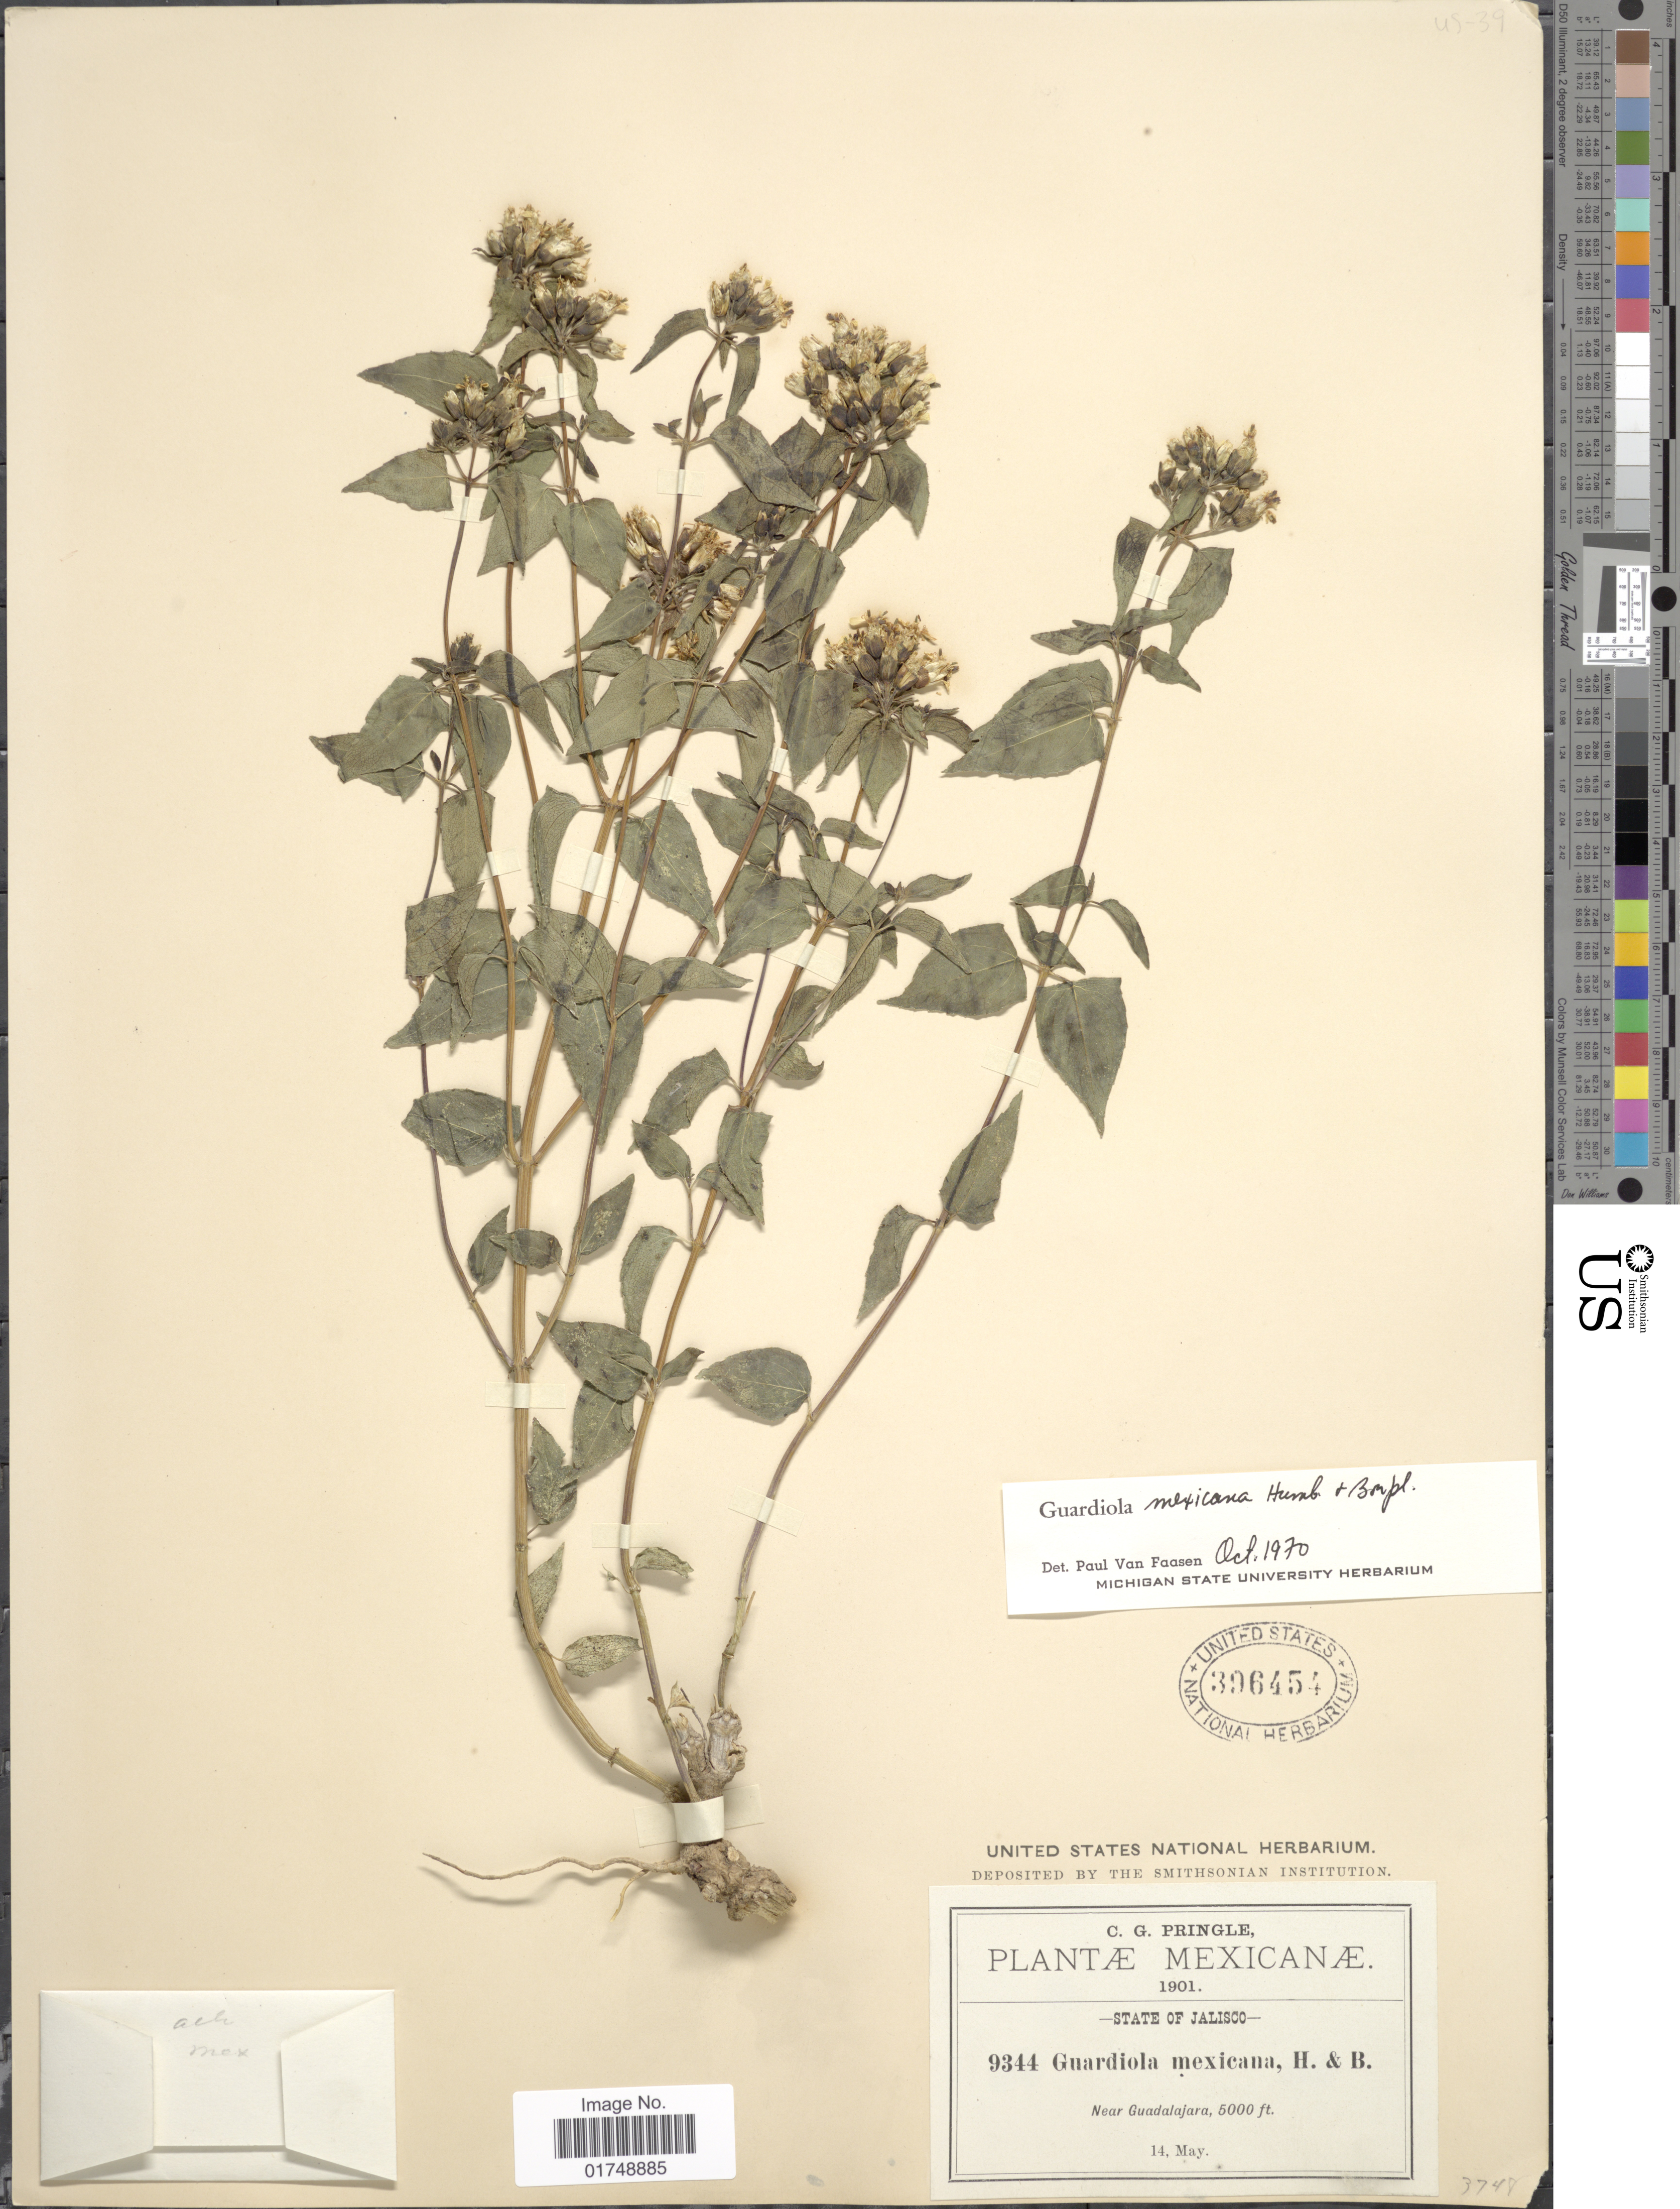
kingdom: Plantae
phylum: Tracheophyta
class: Magnoliopsida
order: Asterales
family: Asteraceae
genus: Guardiola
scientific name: Guardiola mexicana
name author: Humb. & Bonpl.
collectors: C. G. Pringle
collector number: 9344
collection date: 1901-05-14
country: Mexico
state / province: Jalisco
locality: Near Guadalajara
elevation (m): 1524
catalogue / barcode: US 396454